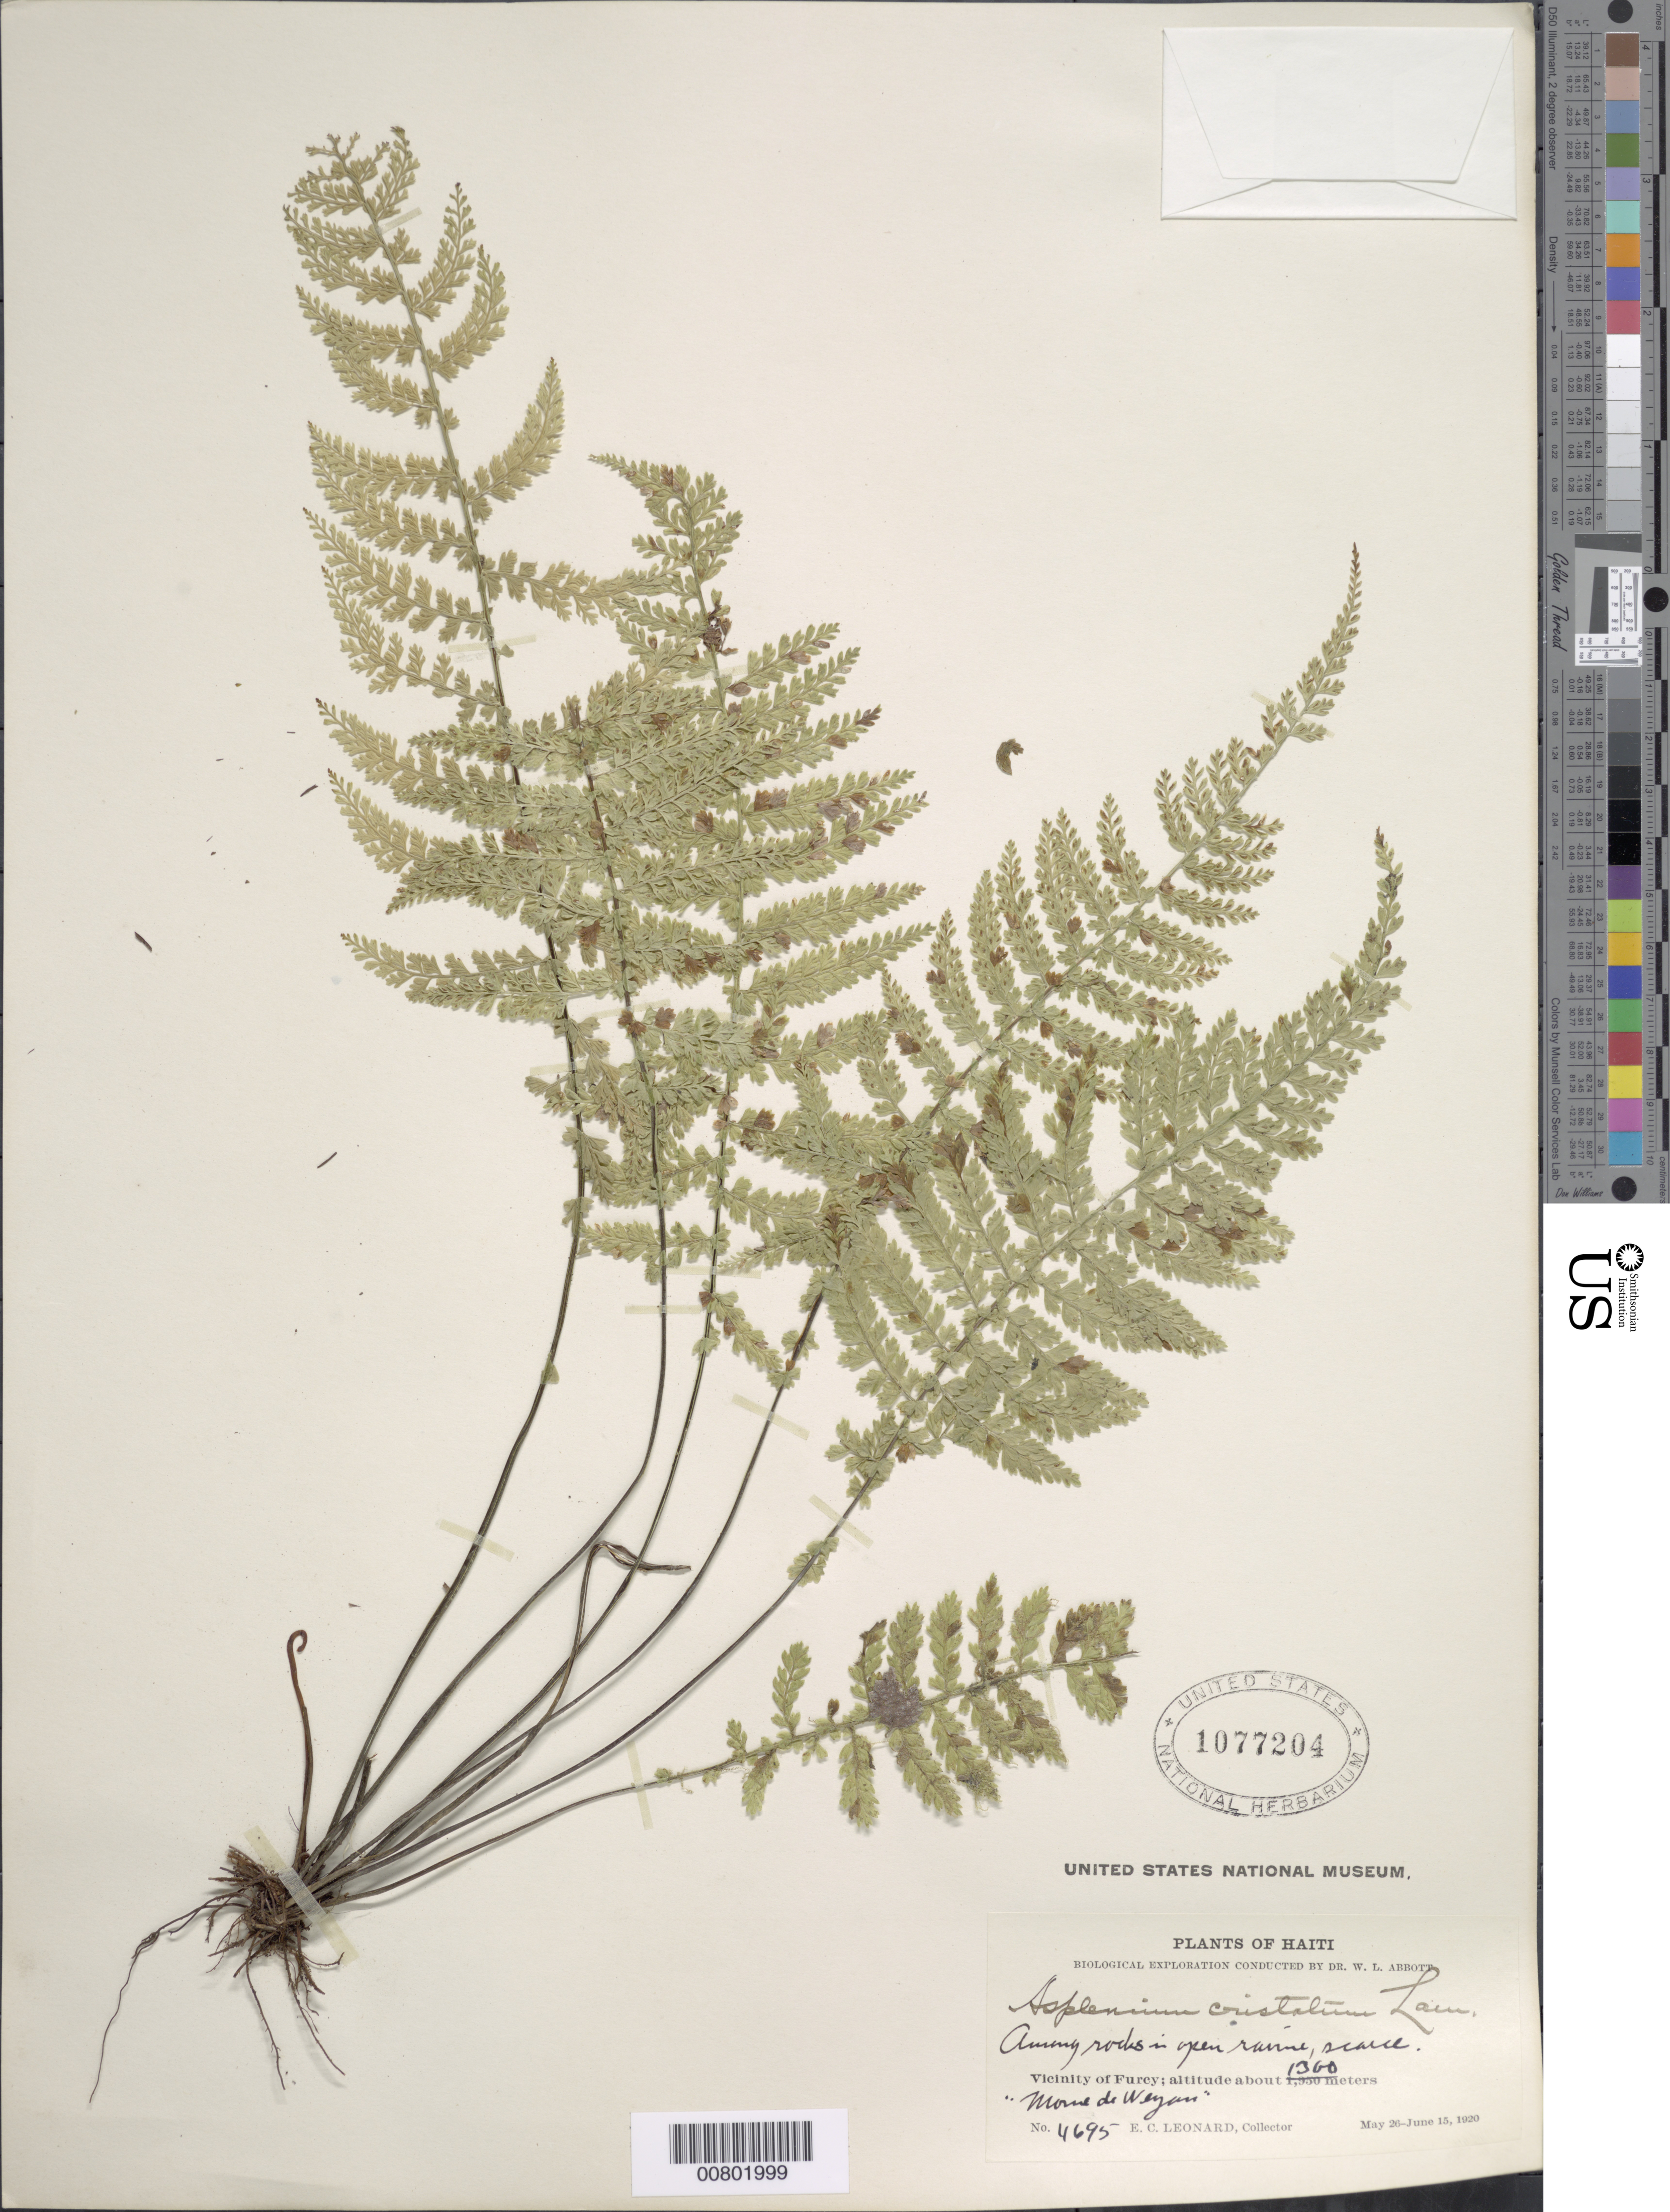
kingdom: Plantae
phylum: Tracheophyta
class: Polypodiopsida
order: Polypodiales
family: Aspleniaceae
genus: Asplenium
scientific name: Asplenium cristatum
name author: Lam.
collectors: E. C. Leonard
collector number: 4695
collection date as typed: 26 May 1920 to 15 Jun 1920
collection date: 1920-05-26/1920-06-15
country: Haiti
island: Hispaniola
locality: Furcy vicinity, Morne de Weyan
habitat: Among rocks in open ravine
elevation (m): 1300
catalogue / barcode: US 1077204